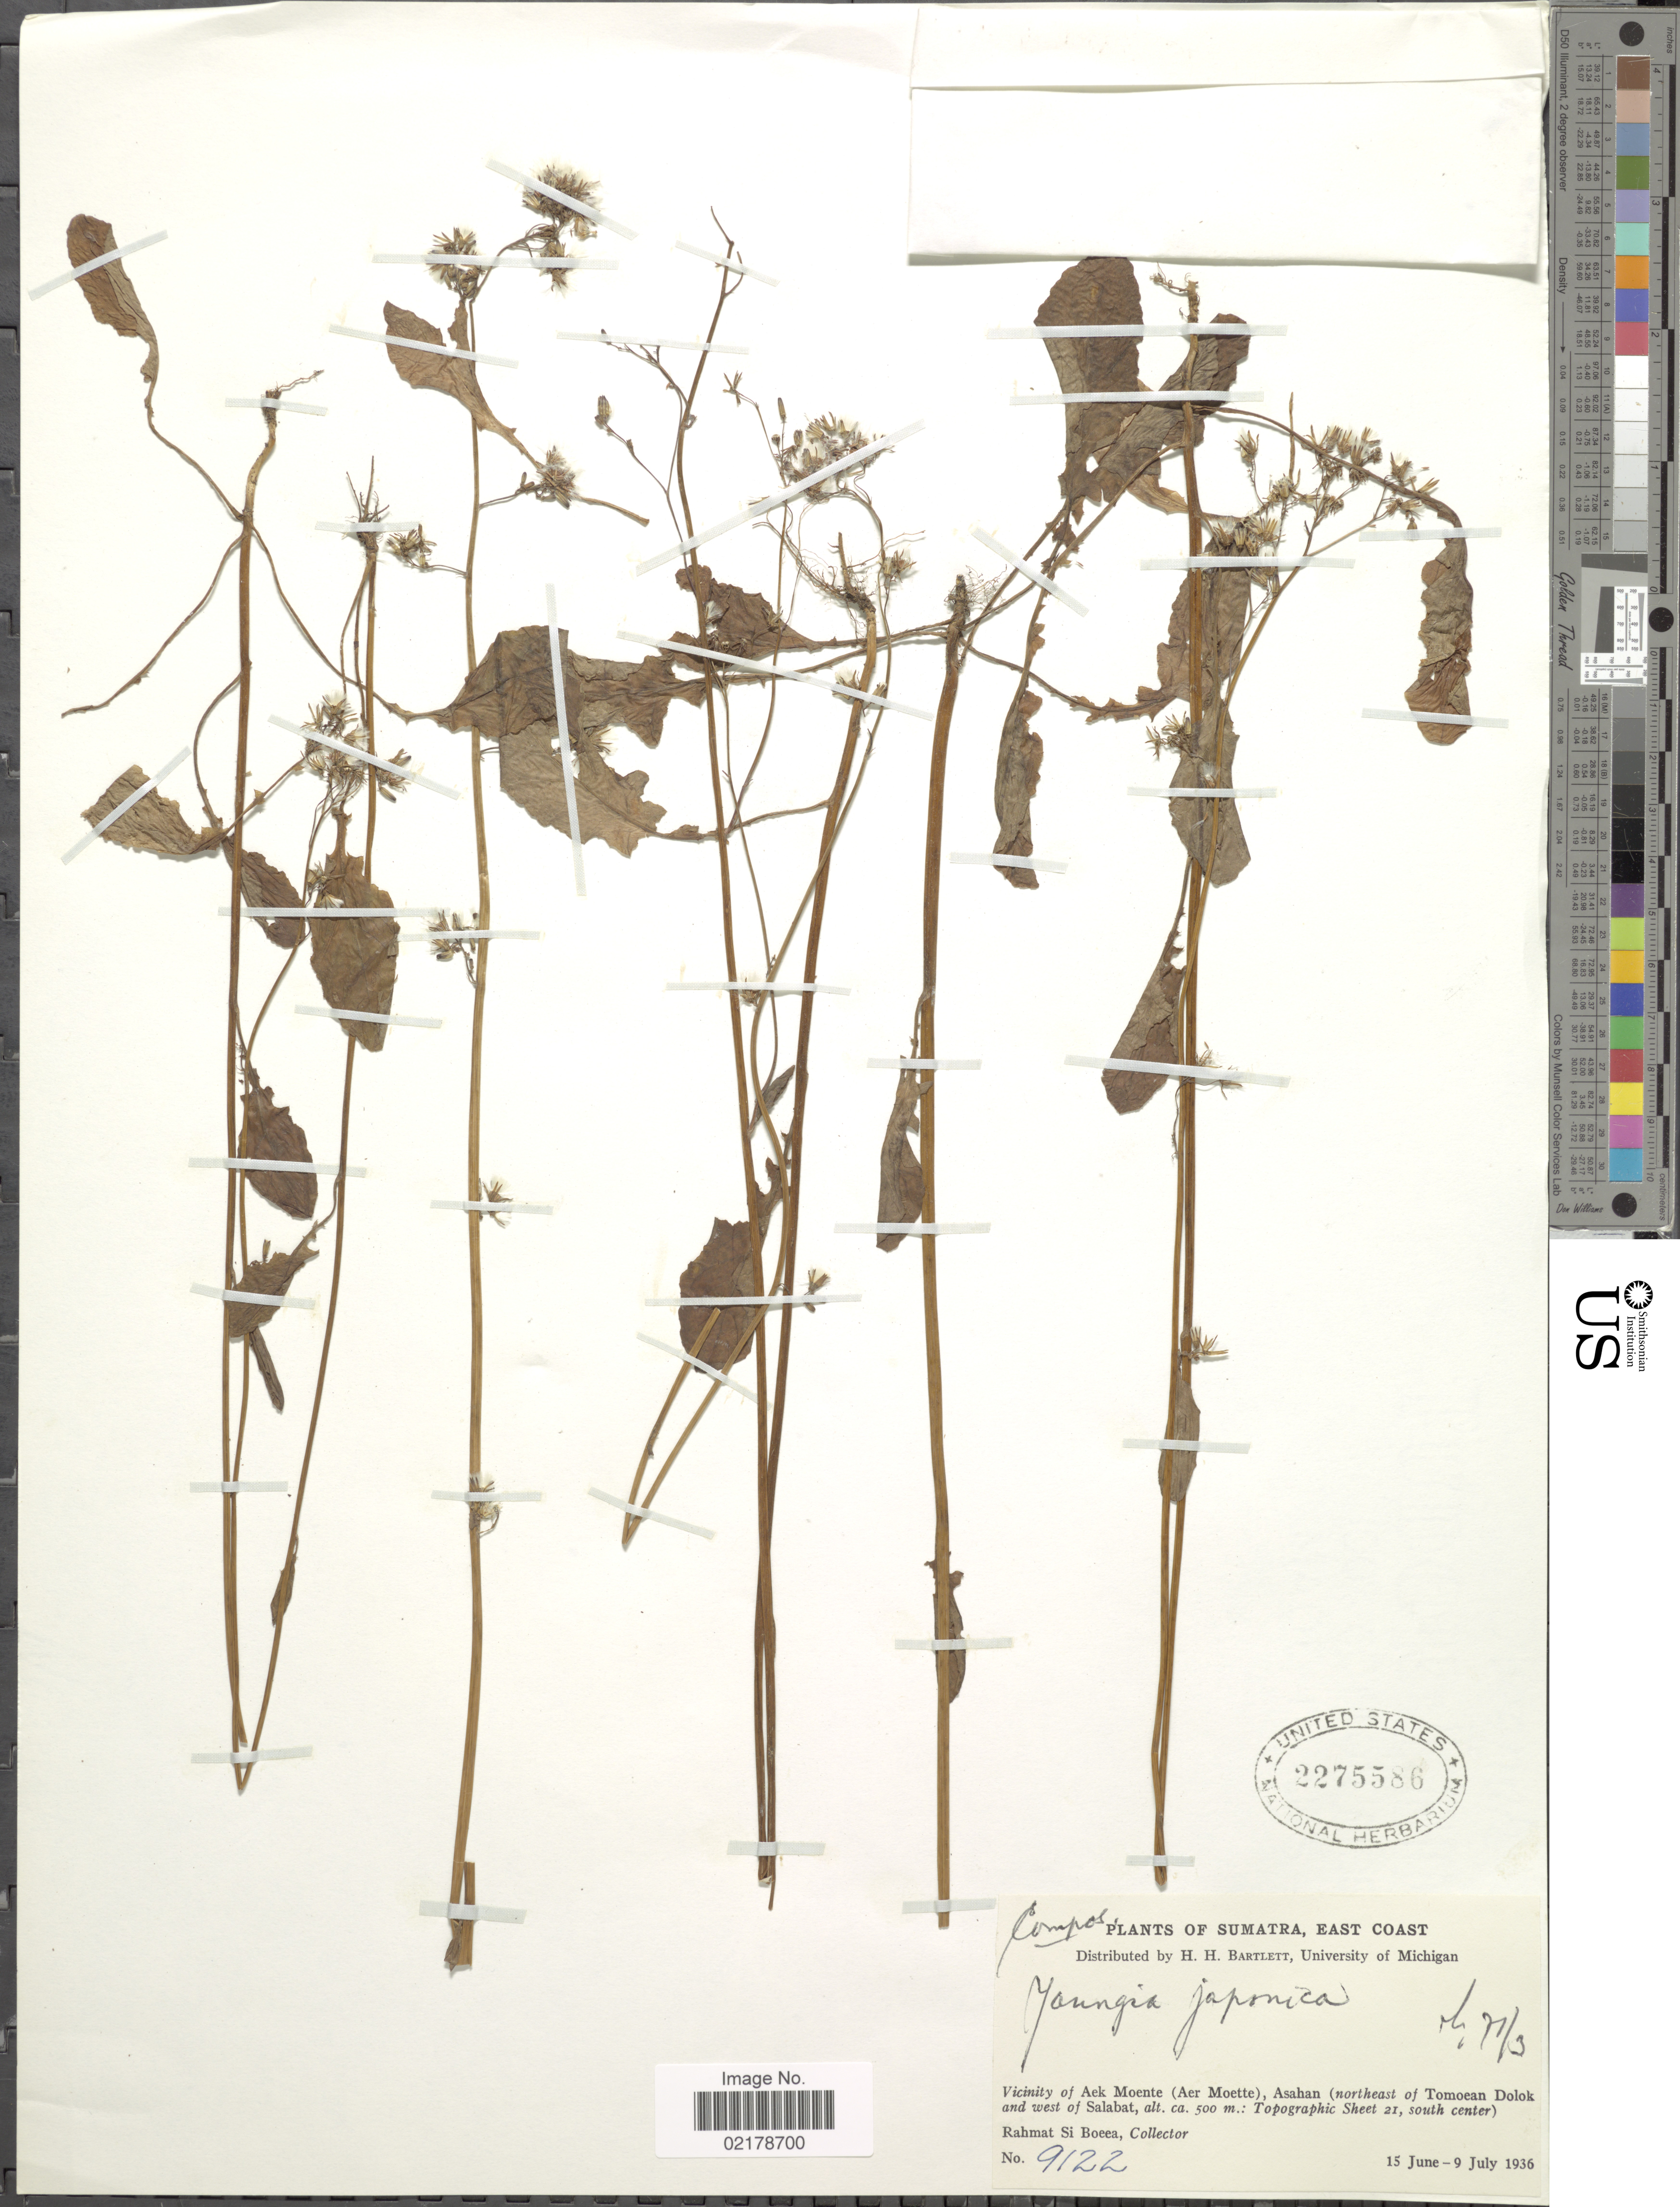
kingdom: Plantae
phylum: Tracheophyta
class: Magnoliopsida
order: Asterales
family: Asteraceae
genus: Youngia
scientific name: Youngia japonica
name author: (L.) DC.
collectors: Rahmat Si Boeea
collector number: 9122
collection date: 1936-06-15/1936-07-09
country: Indonesia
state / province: Sumatra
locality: Sumatra, East Coast. Vicinity of Aek Moente (Aer Moette), Asahan (northeast of Tomoean Dolok and west of Salabat: Topographic Sheet 21, south center)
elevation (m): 500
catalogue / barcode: US 2275586